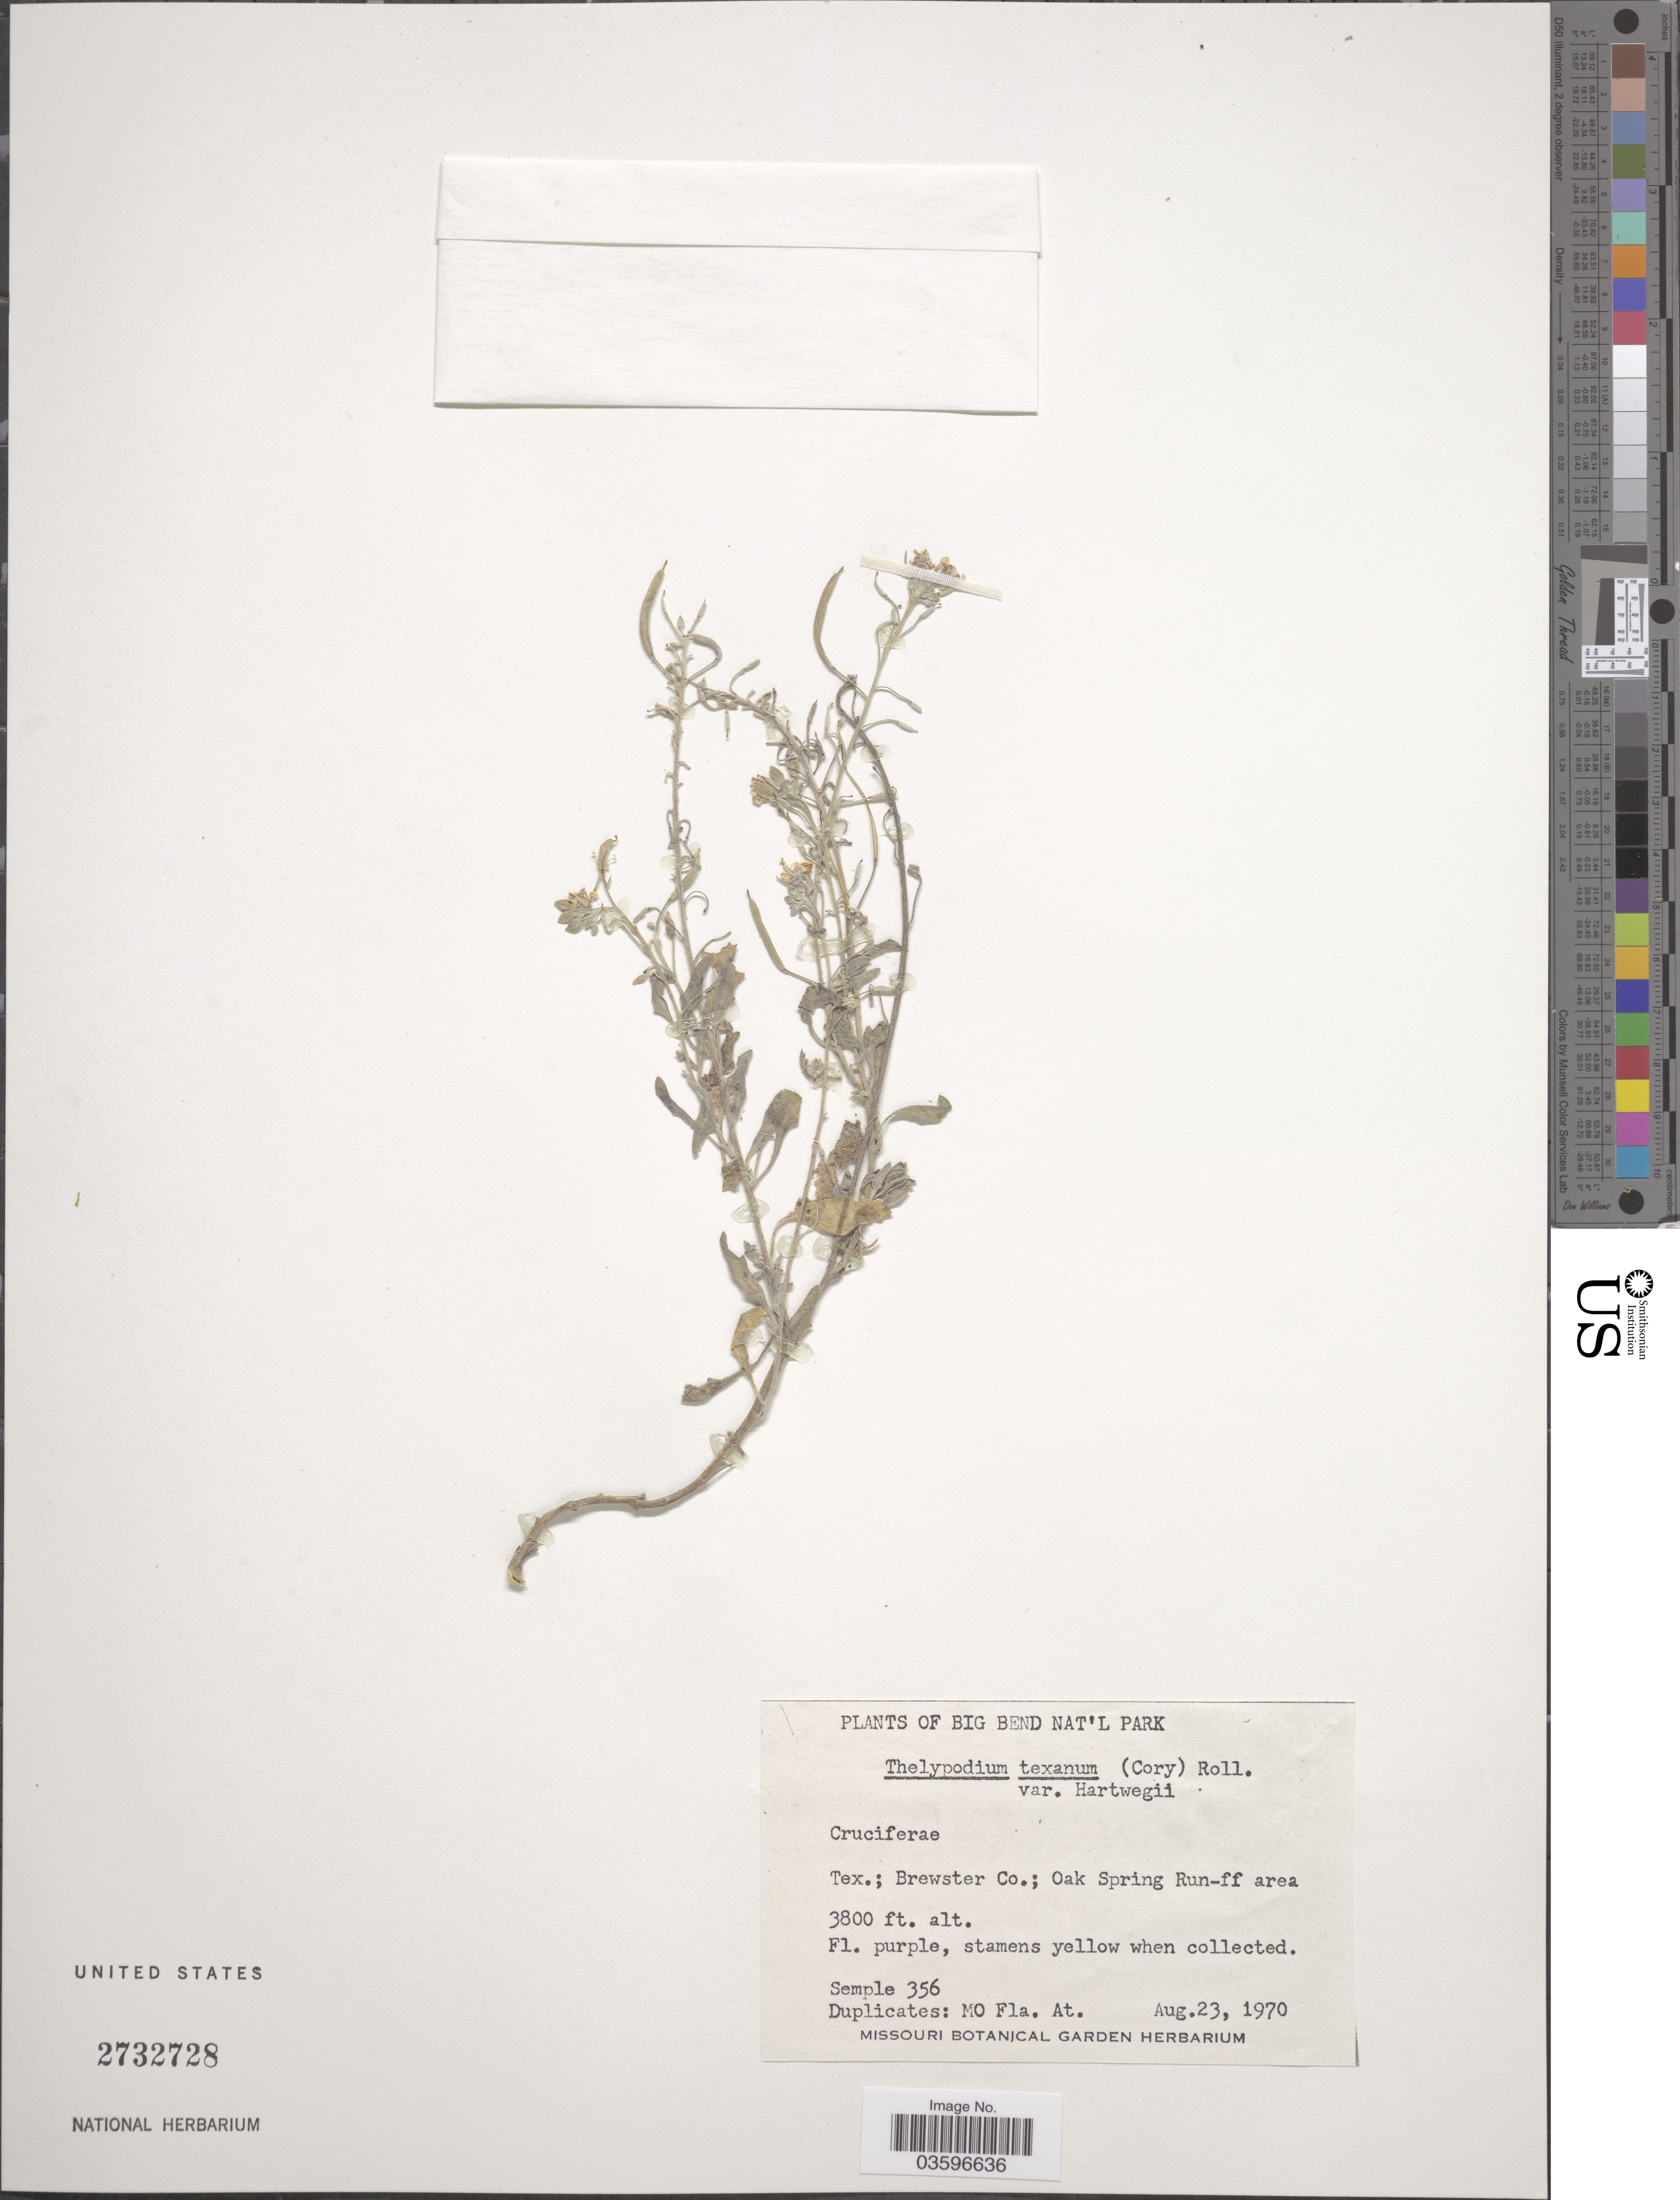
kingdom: Plantae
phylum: Tracheophyta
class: Magnoliopsida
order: Brassicales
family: Brassicaceae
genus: Thelypodium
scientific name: Thelypodium texanum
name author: (Cory) Rollins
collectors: Missouri Botanical Garden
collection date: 1970-08-23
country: United States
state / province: Texas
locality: Big Bend Nat'l Park. Brewster Co.; Oak Spring Run-ff area.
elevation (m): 1158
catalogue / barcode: US 2732728